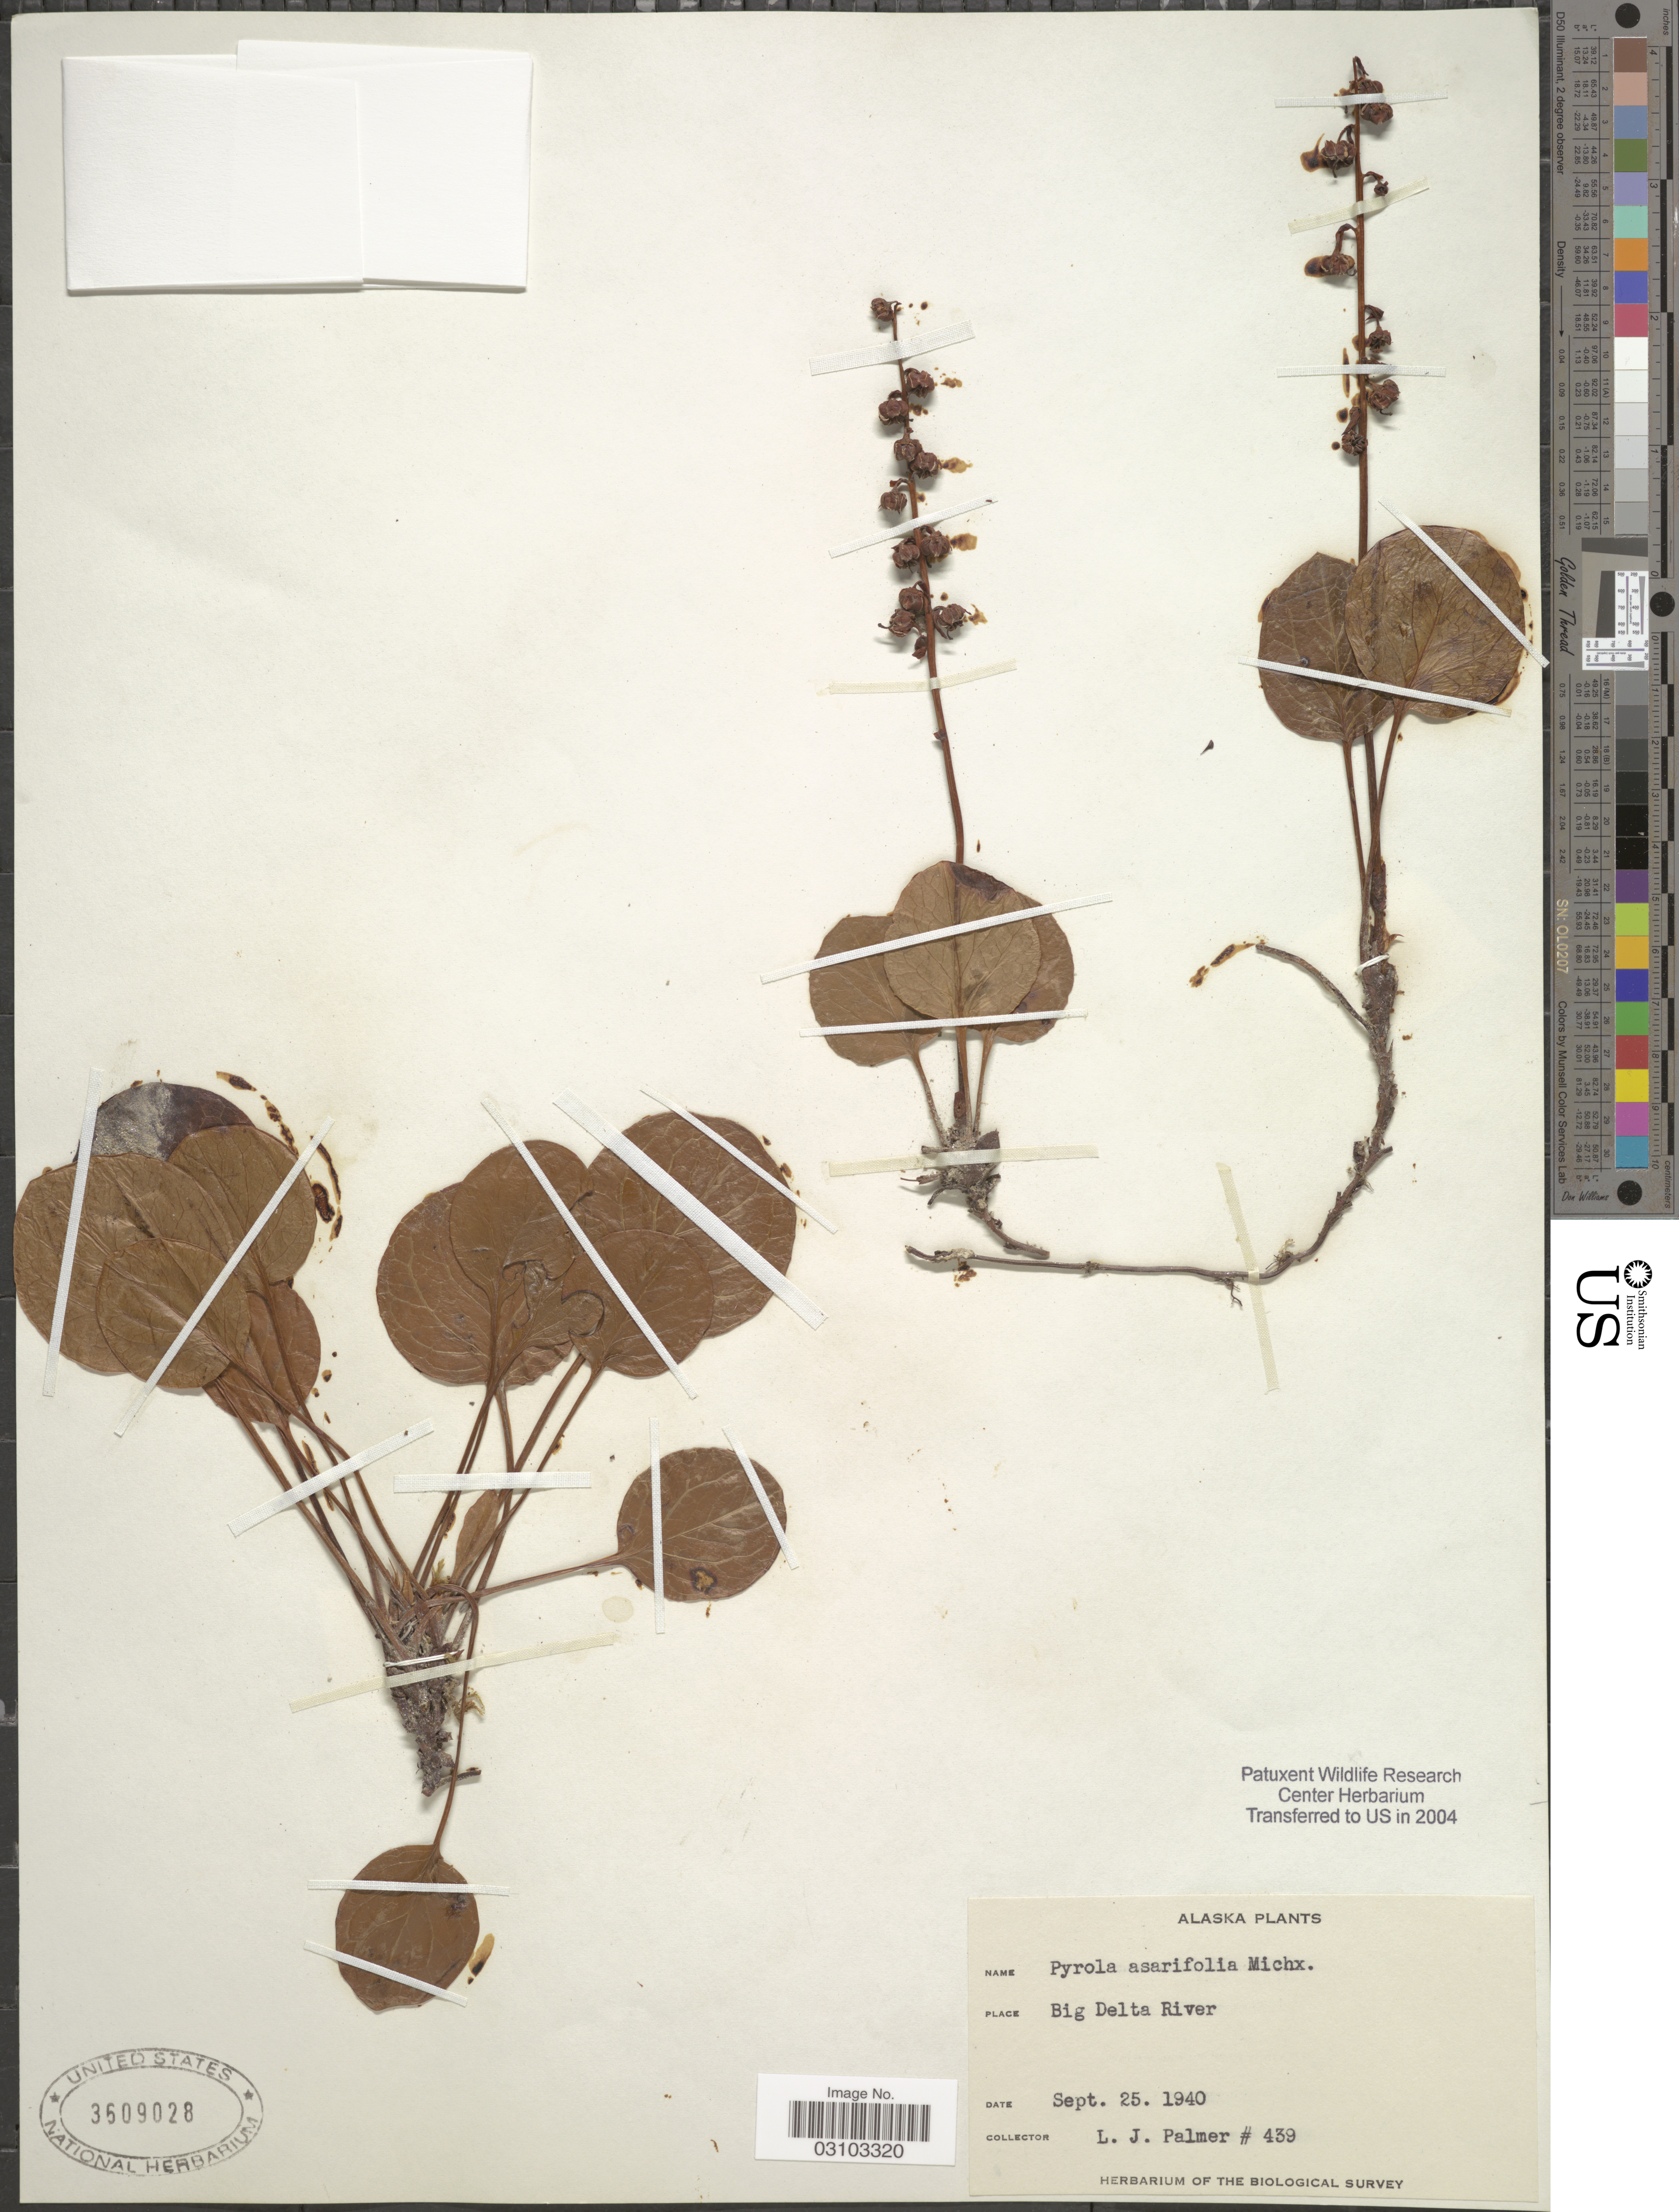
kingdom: Plantae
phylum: Tracheophyta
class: Magnoliopsida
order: Ericales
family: Ericaceae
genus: Pyrola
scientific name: Pyrola asarifolia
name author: Michx.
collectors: L. J. Palmer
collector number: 439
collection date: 1940-09-25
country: United States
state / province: Alaska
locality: Big Delta River.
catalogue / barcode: US 3609028